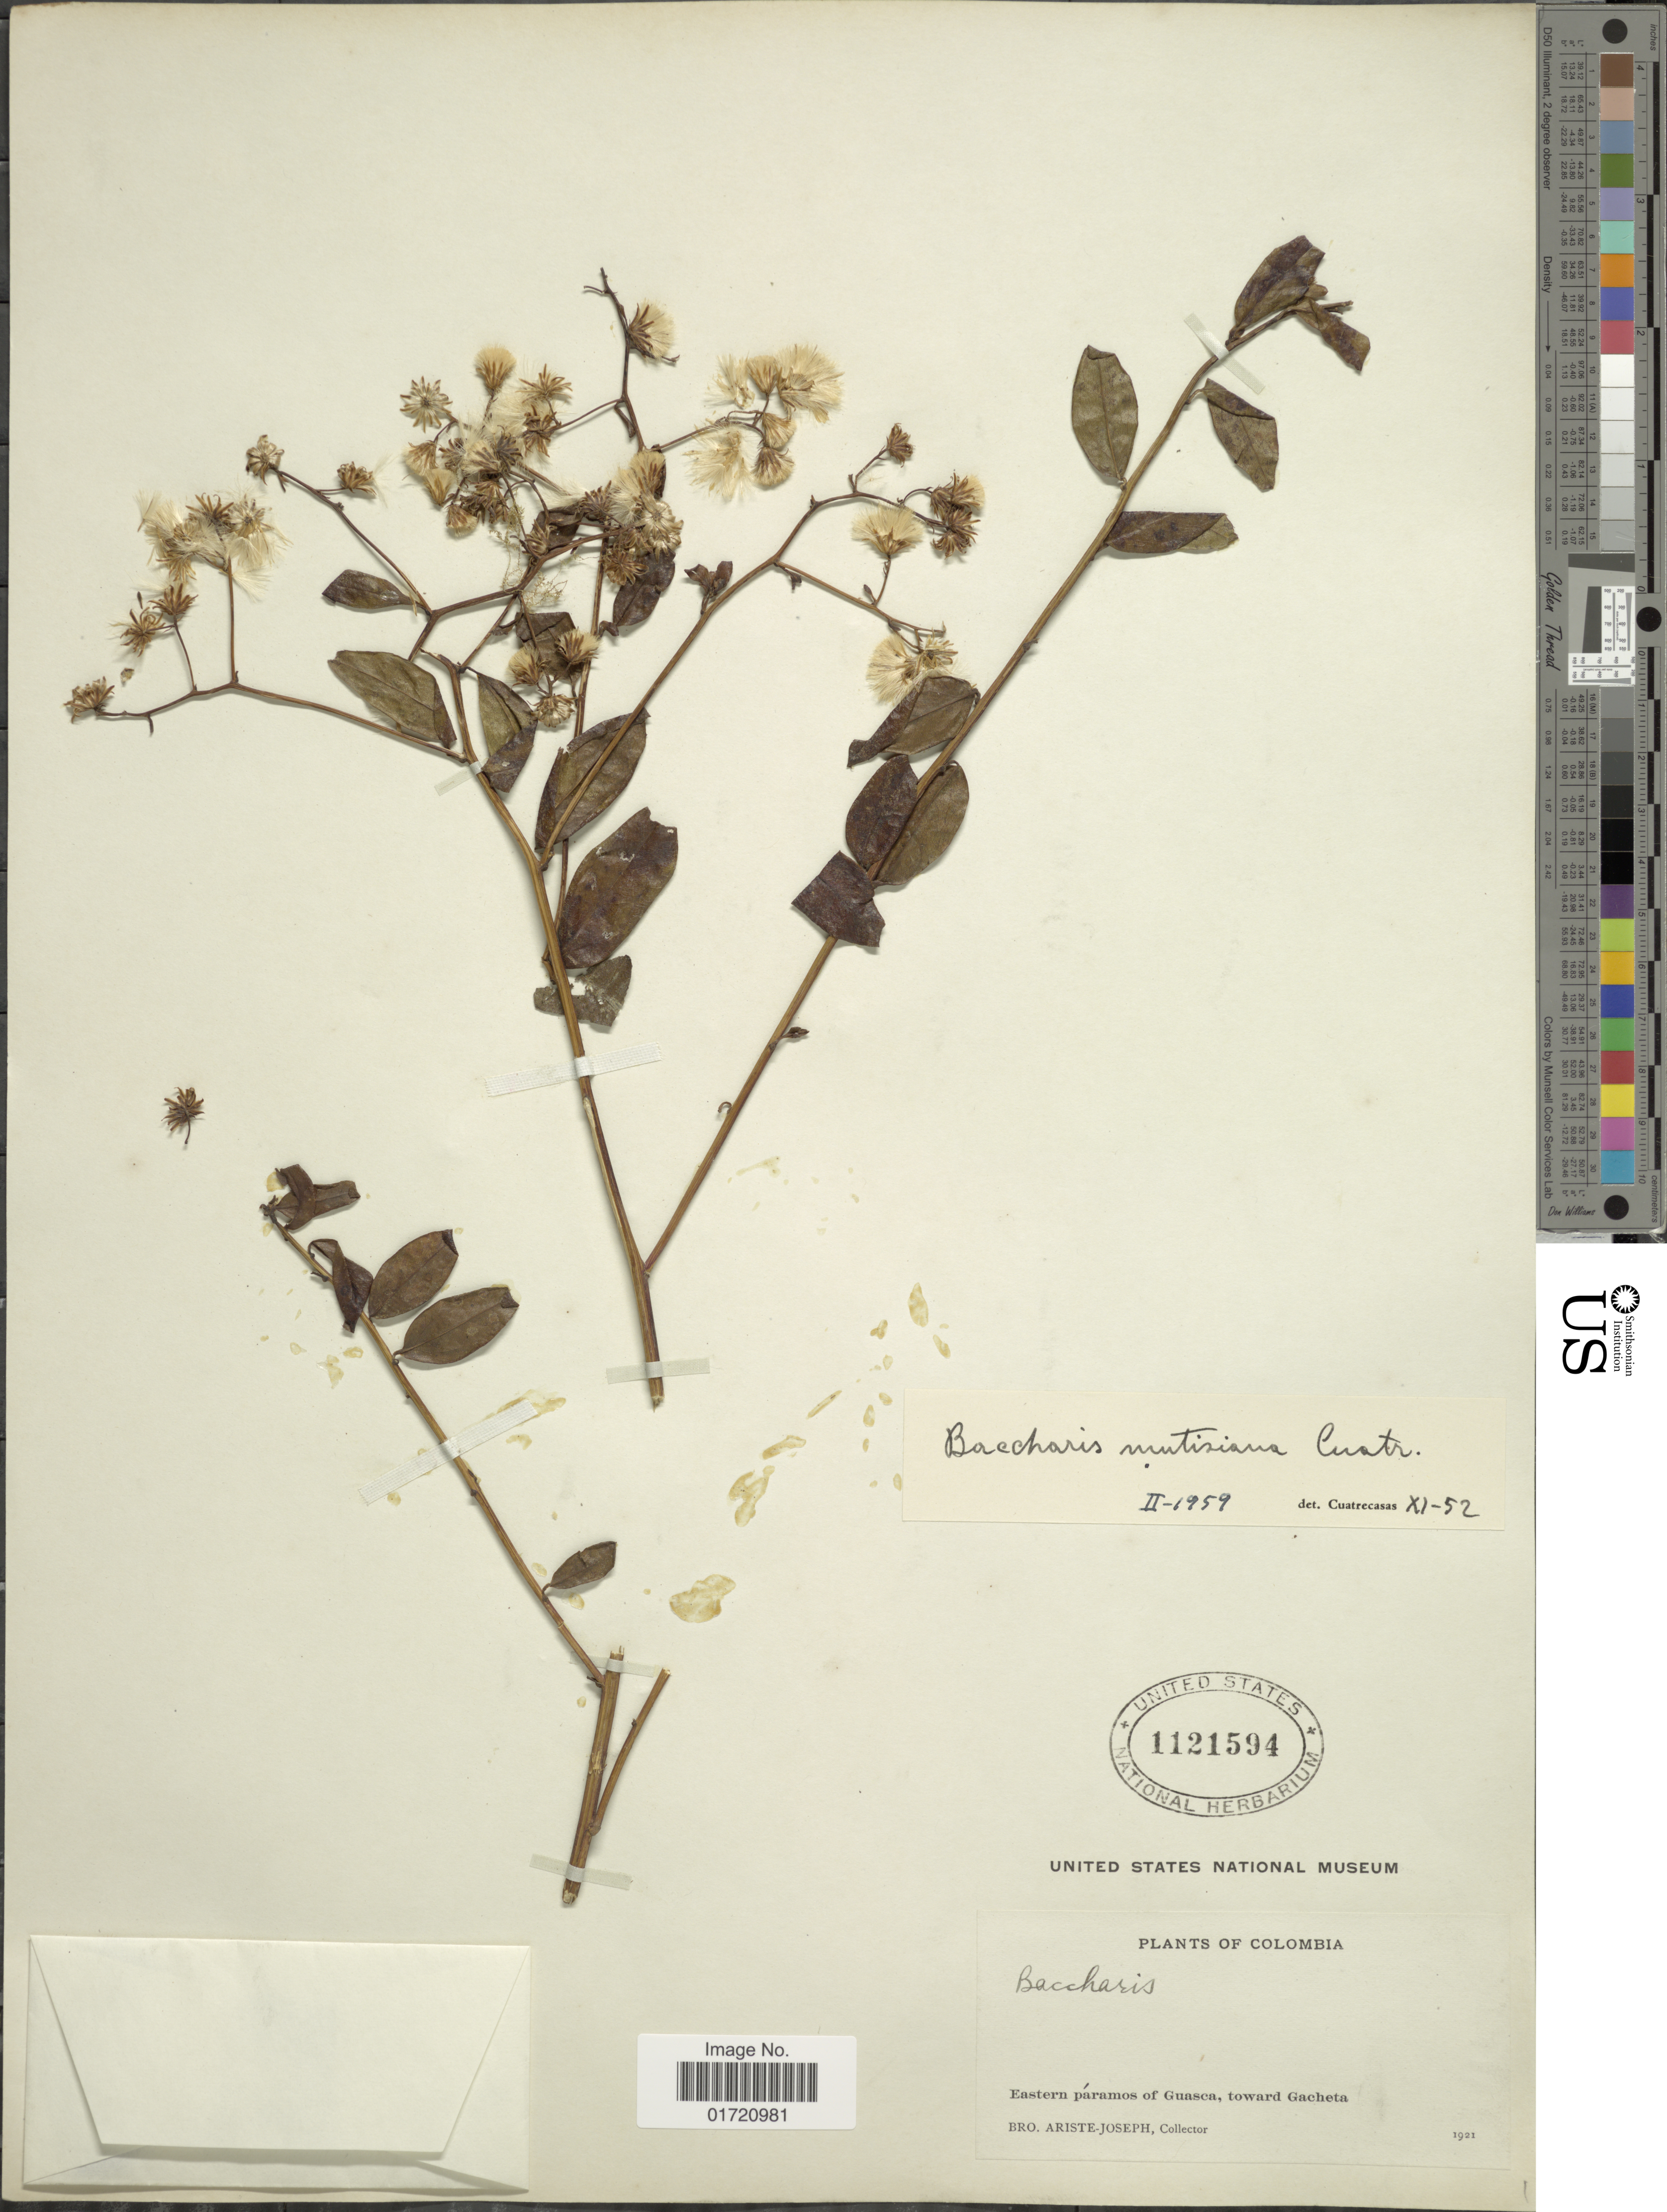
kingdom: Plantae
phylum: Tracheophyta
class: Magnoliopsida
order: Asterales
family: Asteraceae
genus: Baccharis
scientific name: Baccharis mutisiana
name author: Cuatrec.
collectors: Bro. Ariste-Joseph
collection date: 1921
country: Colombia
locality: Eastern paramo of Guasca, toward Gacheta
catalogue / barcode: US 1121594